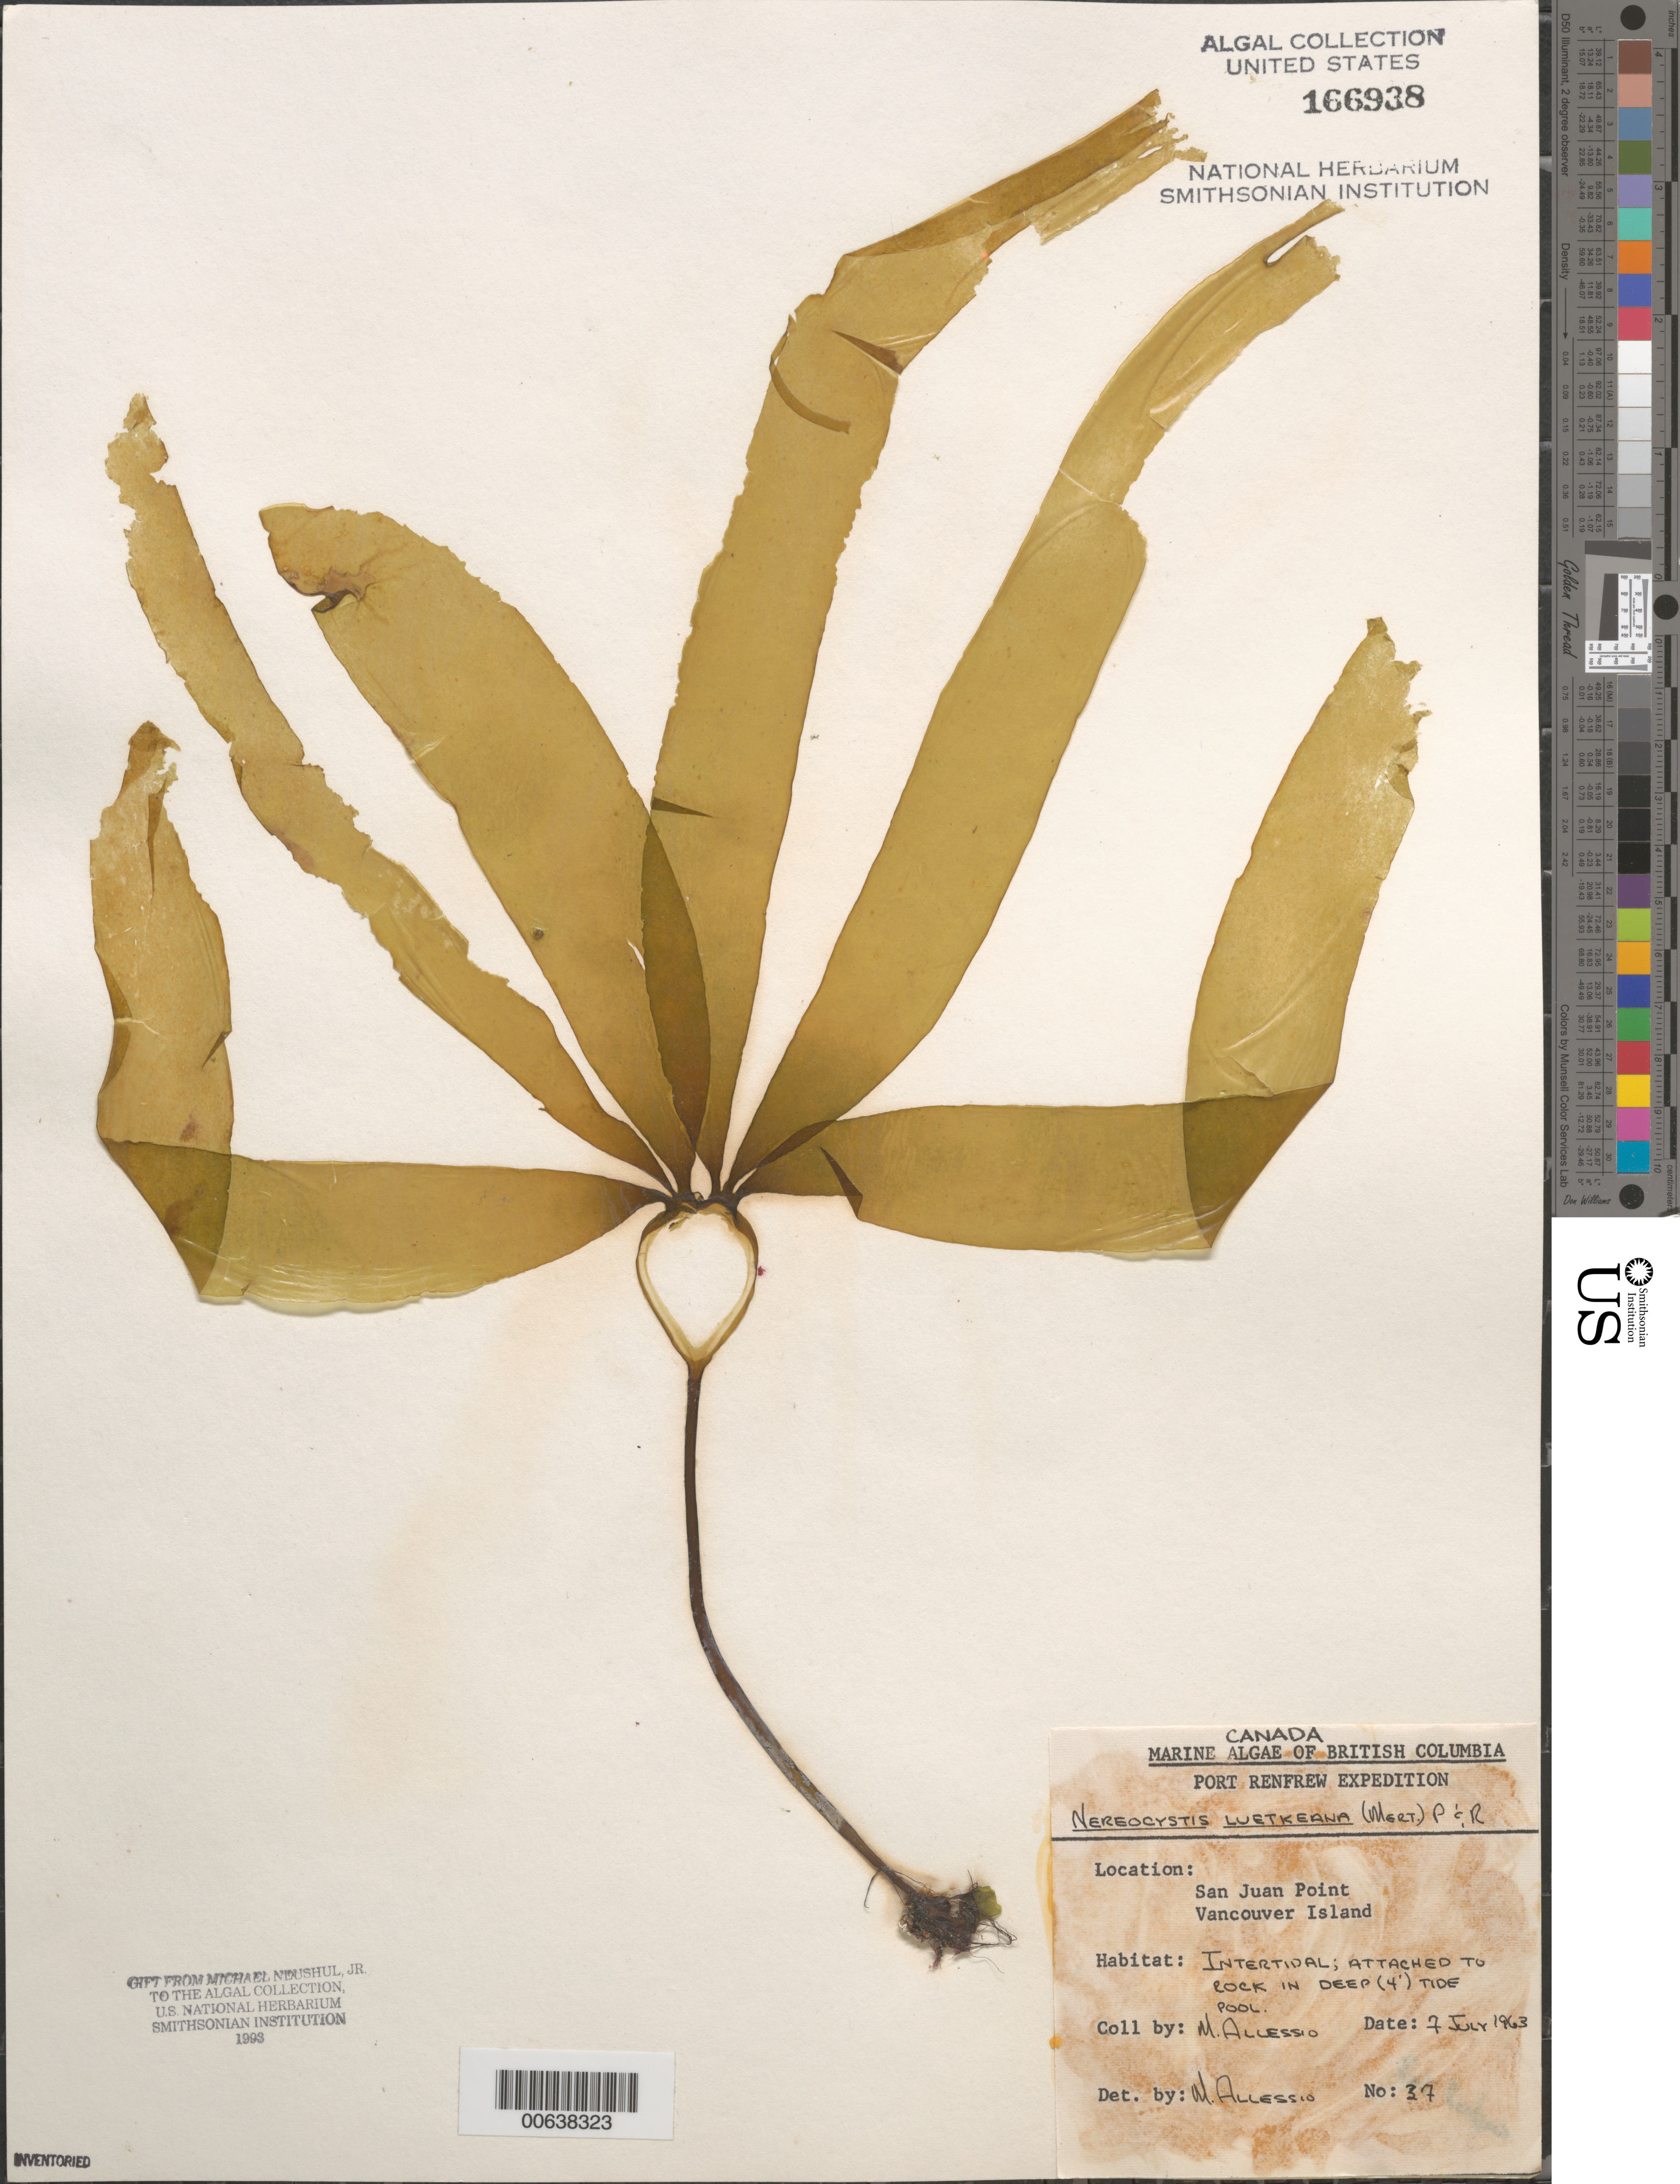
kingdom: Chromista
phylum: Ochrophyta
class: Phaeophyceae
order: Laminariales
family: Laminariaceae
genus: Nereocystis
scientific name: Nereocystis luetkeana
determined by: Allessio, M.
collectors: M. Allessio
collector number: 37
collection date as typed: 07 Jul 1963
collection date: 1963-07-07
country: Canada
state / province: British Columbia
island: Vancouver Island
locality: San Juan Point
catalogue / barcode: US 166938